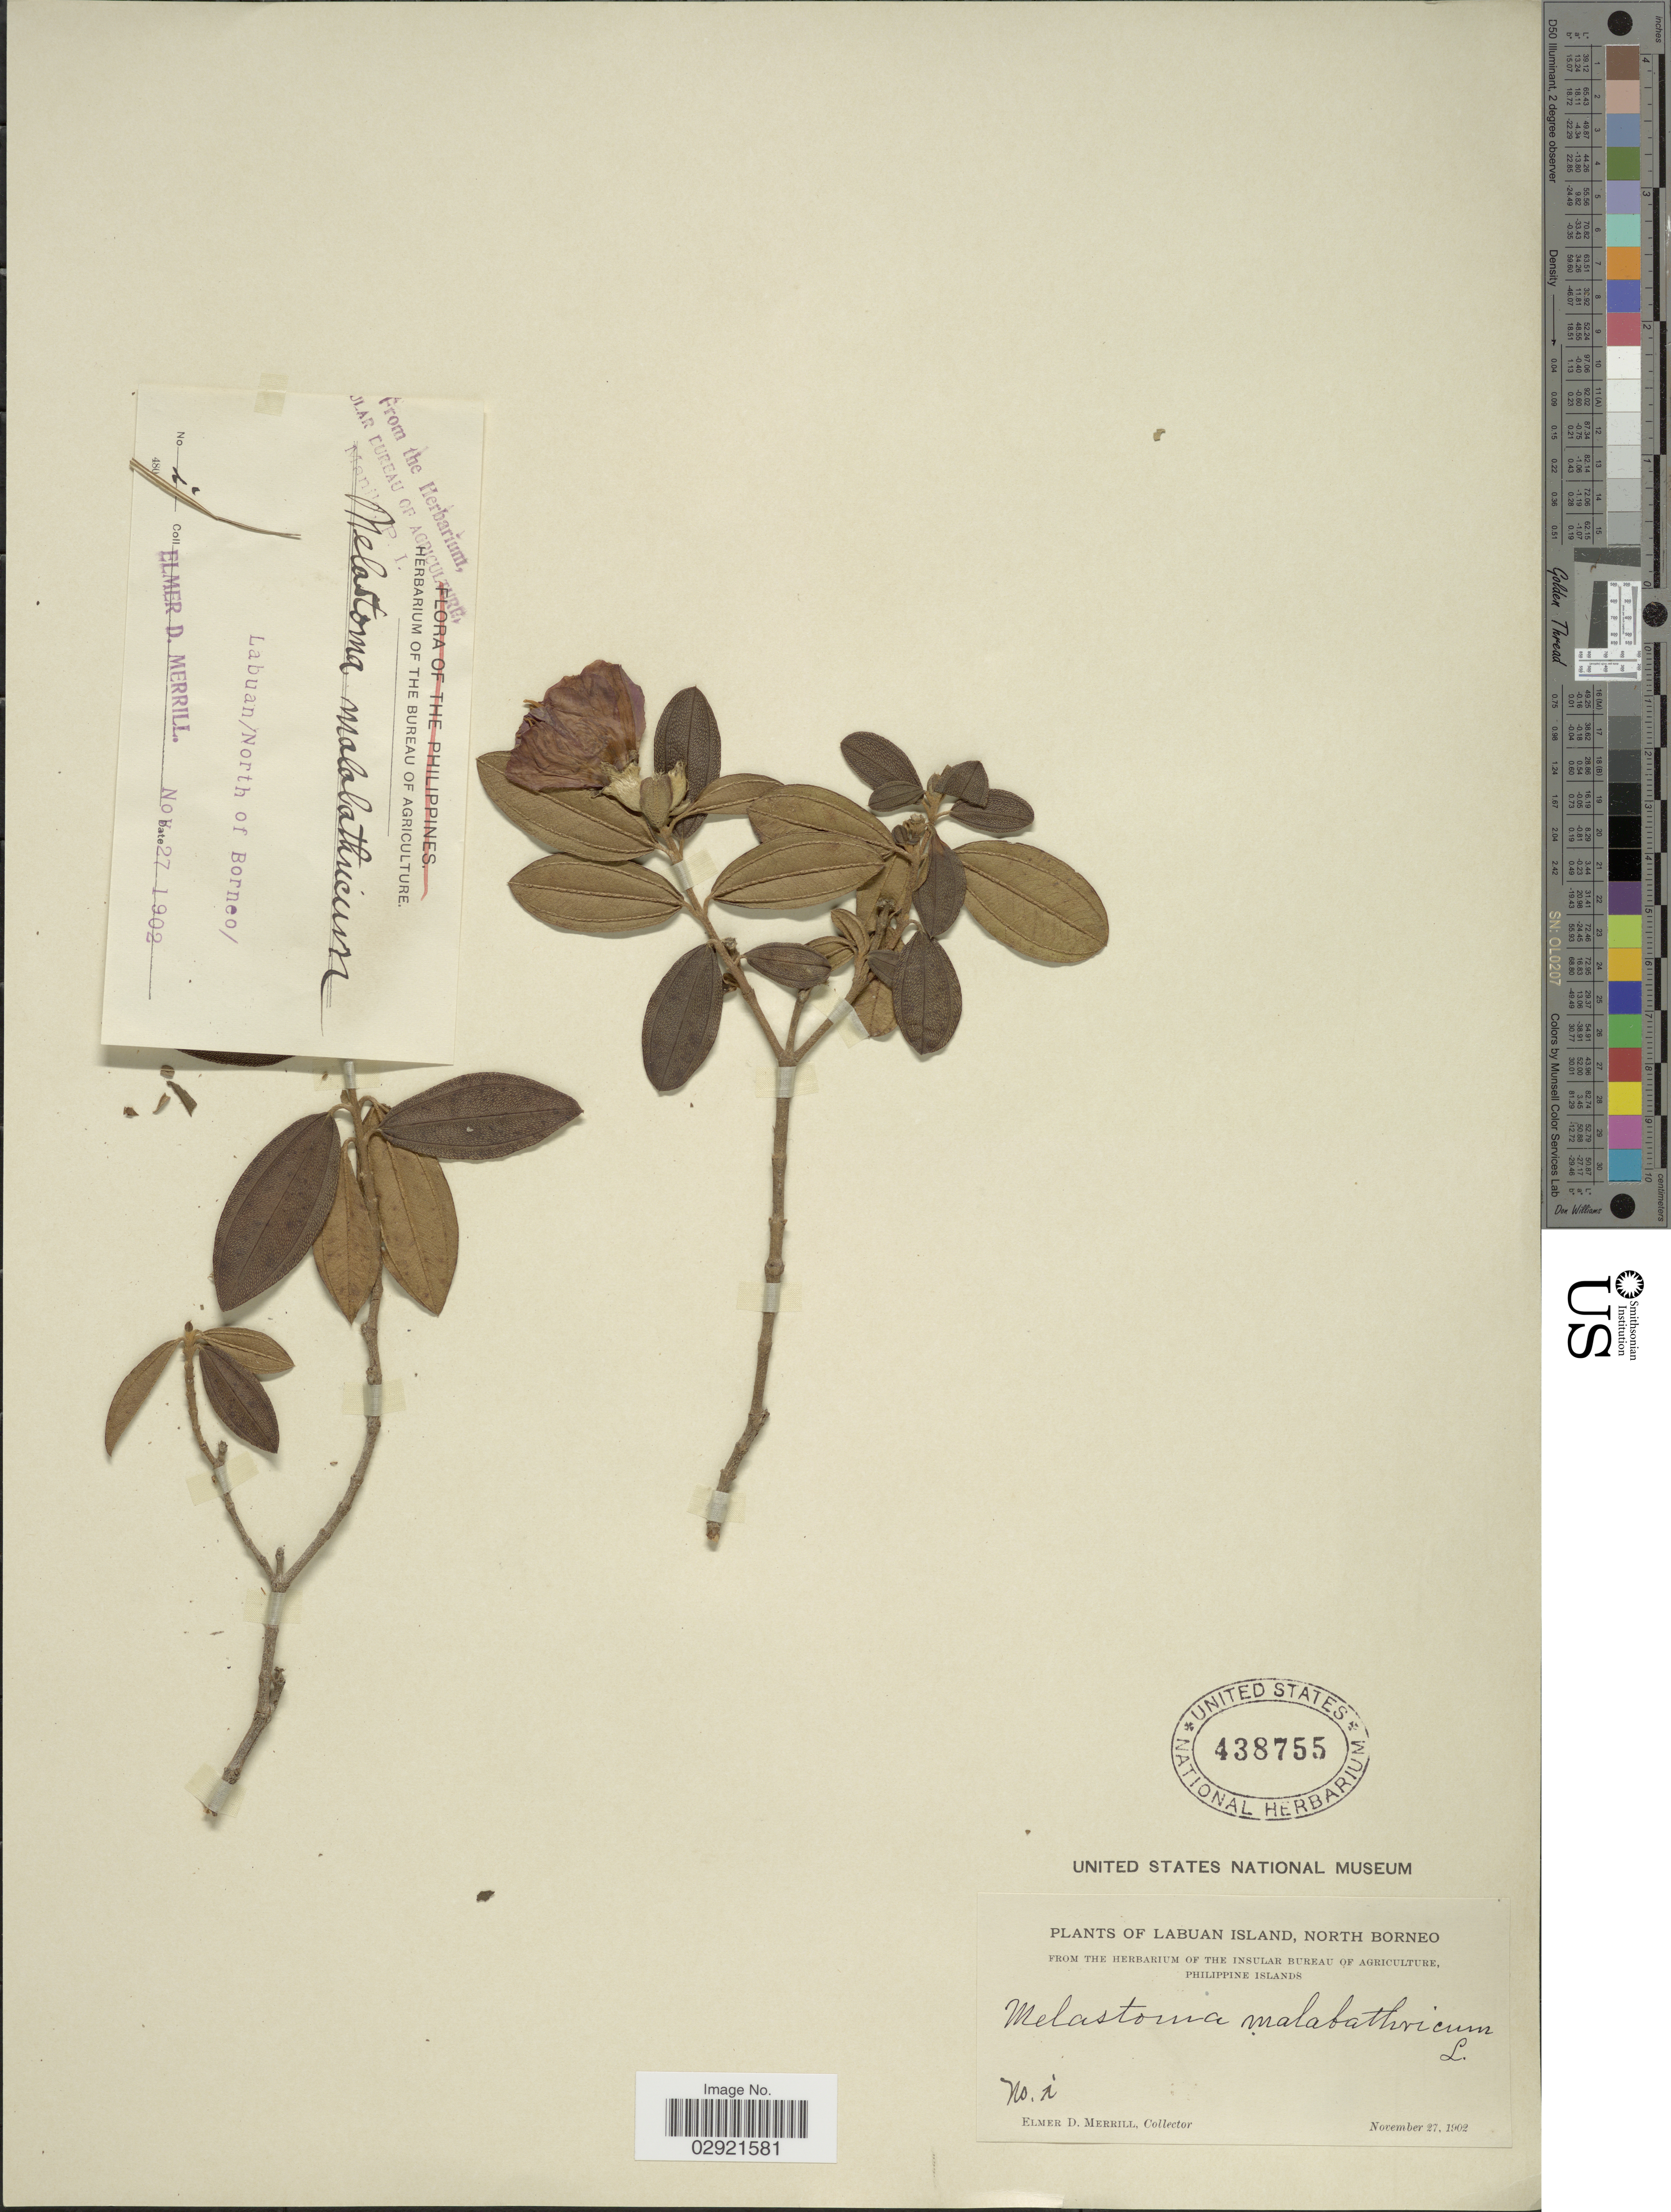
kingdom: Plantae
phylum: Tracheophyta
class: Magnoliopsida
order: Myrtales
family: Melastomataceae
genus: Melastoma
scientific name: Melastoma malabathricum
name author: L.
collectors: E. D. Merrill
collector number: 1*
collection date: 1902-11-27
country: Malaysia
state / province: Labuan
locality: Labuan Island, North Borneo.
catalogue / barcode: US 438755